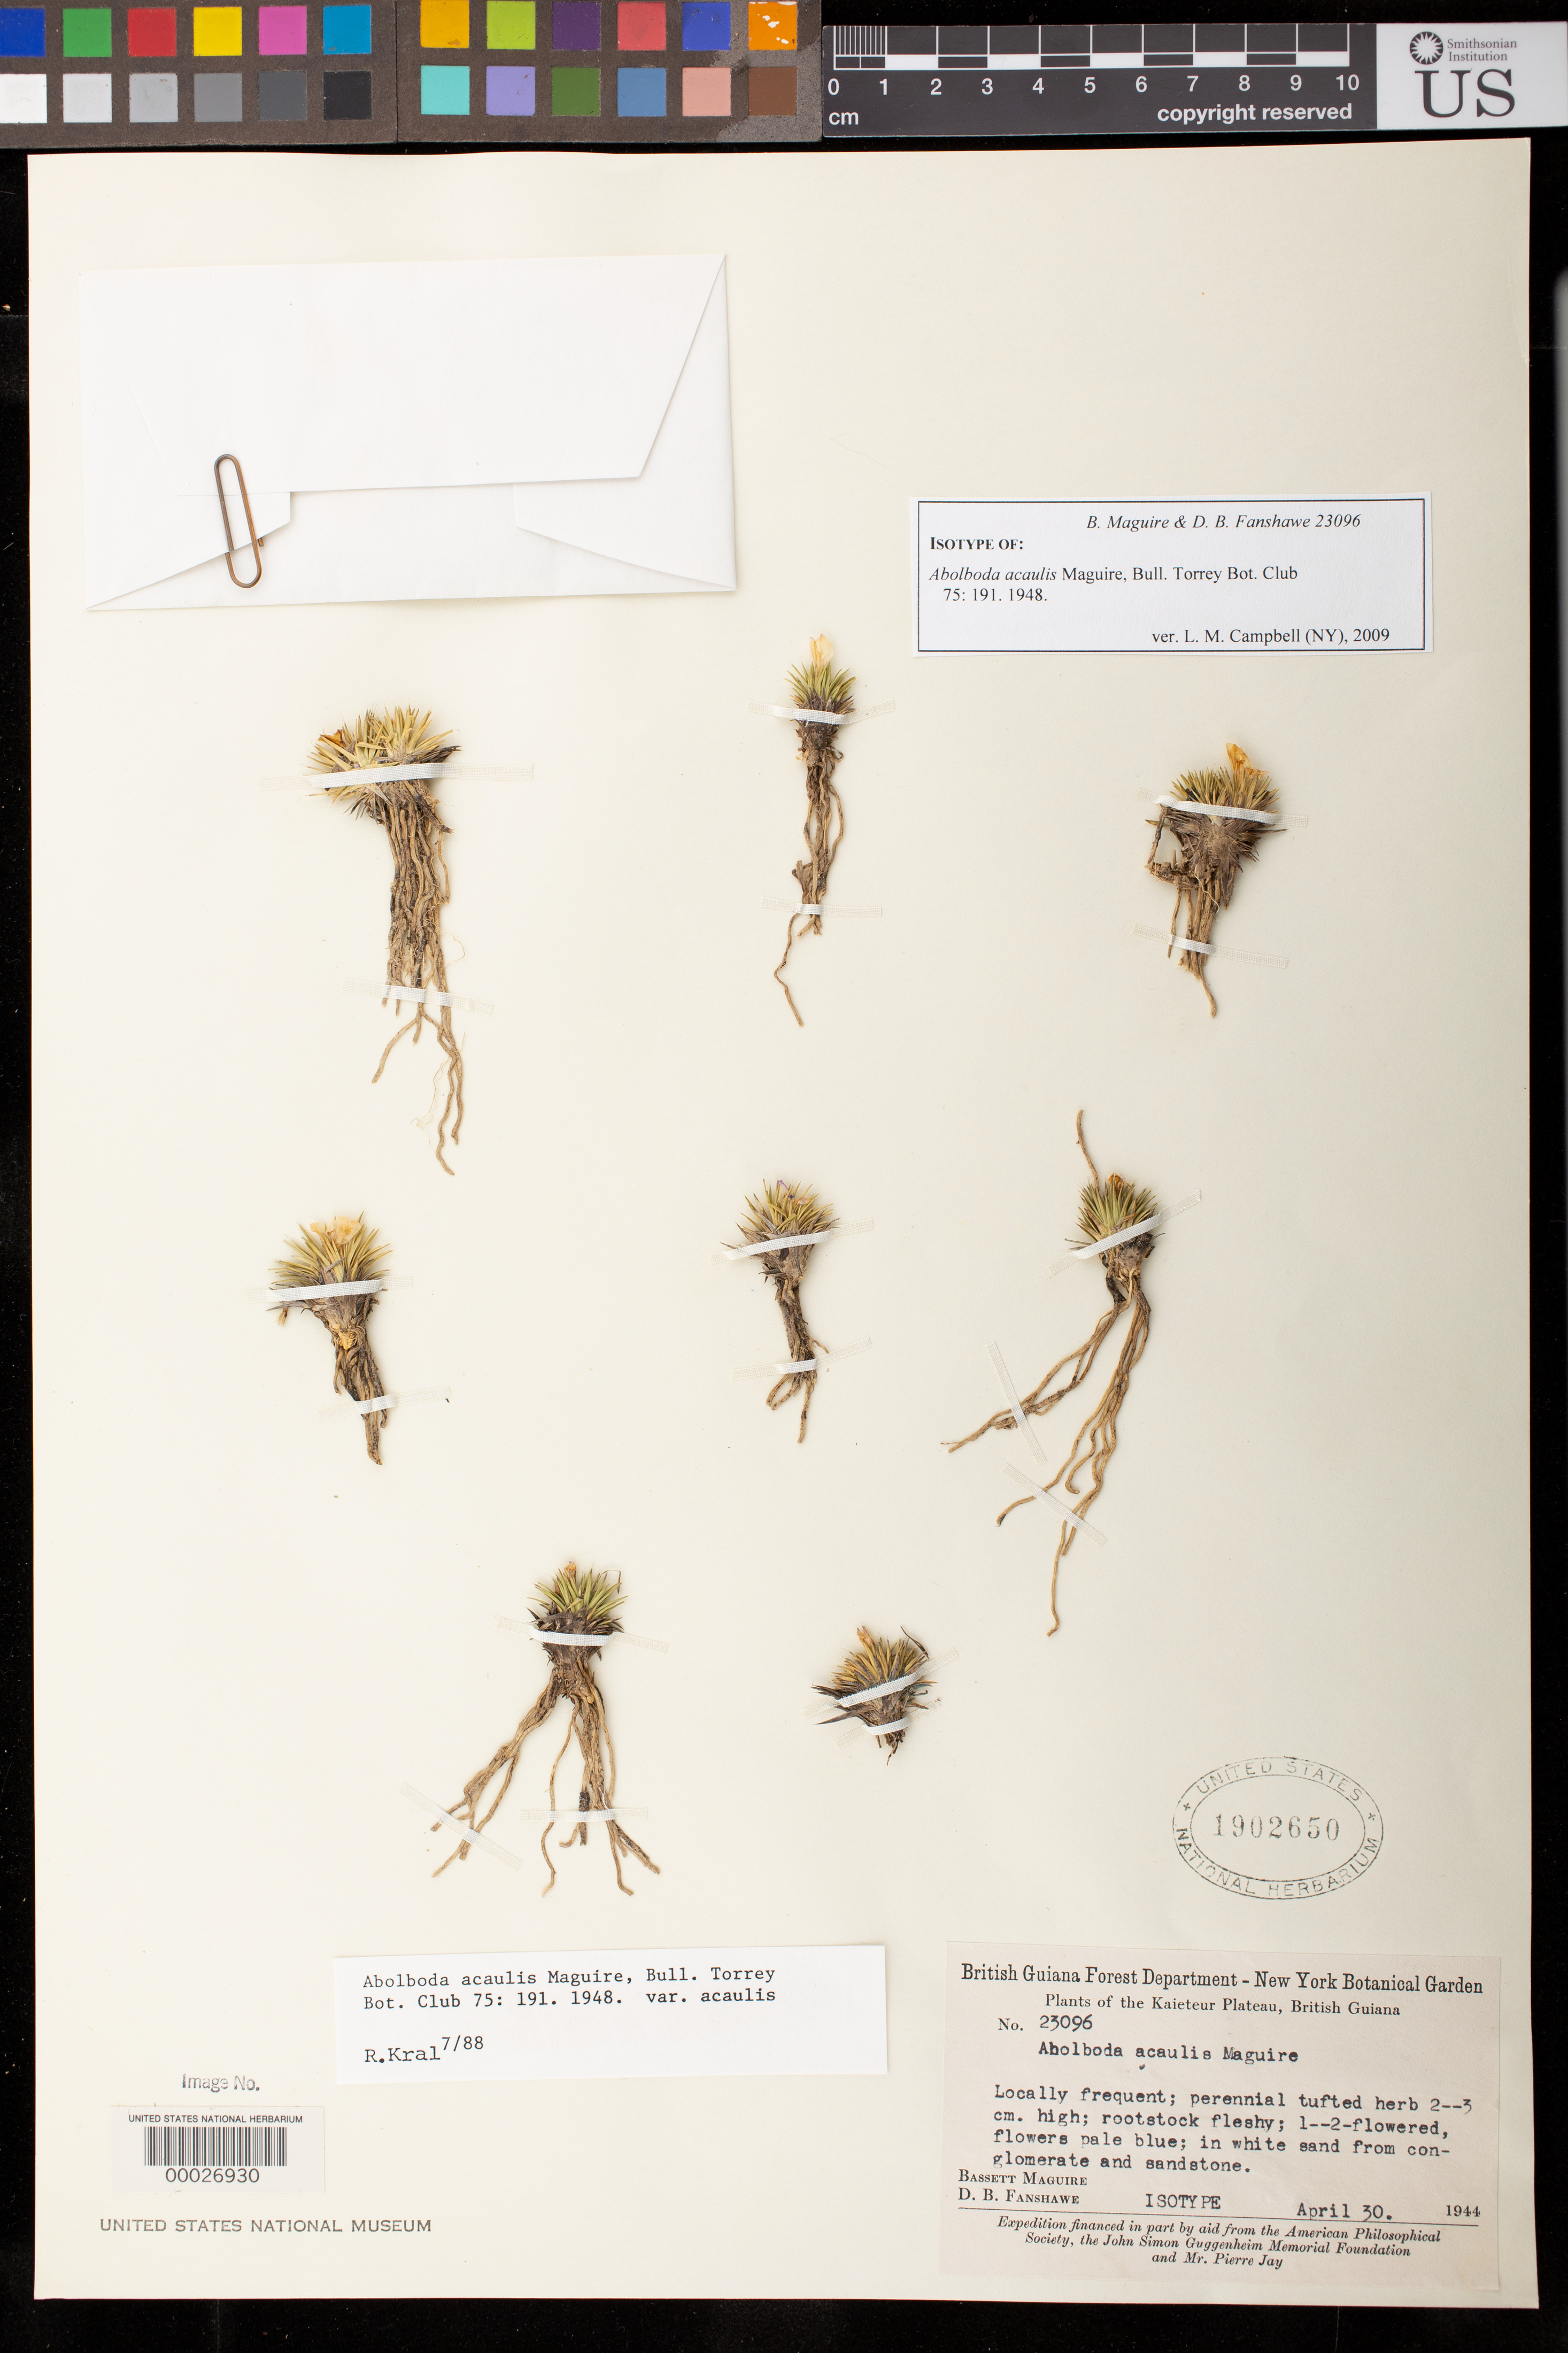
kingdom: Plantae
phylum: Tracheophyta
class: Liliopsida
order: Poales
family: Xyridaceae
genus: Abolboda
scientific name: Abolboda acaulis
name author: Maguire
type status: Isotype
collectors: B. Maguire & D. B. Fanshawe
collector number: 23096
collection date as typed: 30 Apr 1944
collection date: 1944-04-30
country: Guyana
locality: Kaieteur plateau; (country as "British Guiana").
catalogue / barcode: US 1902650